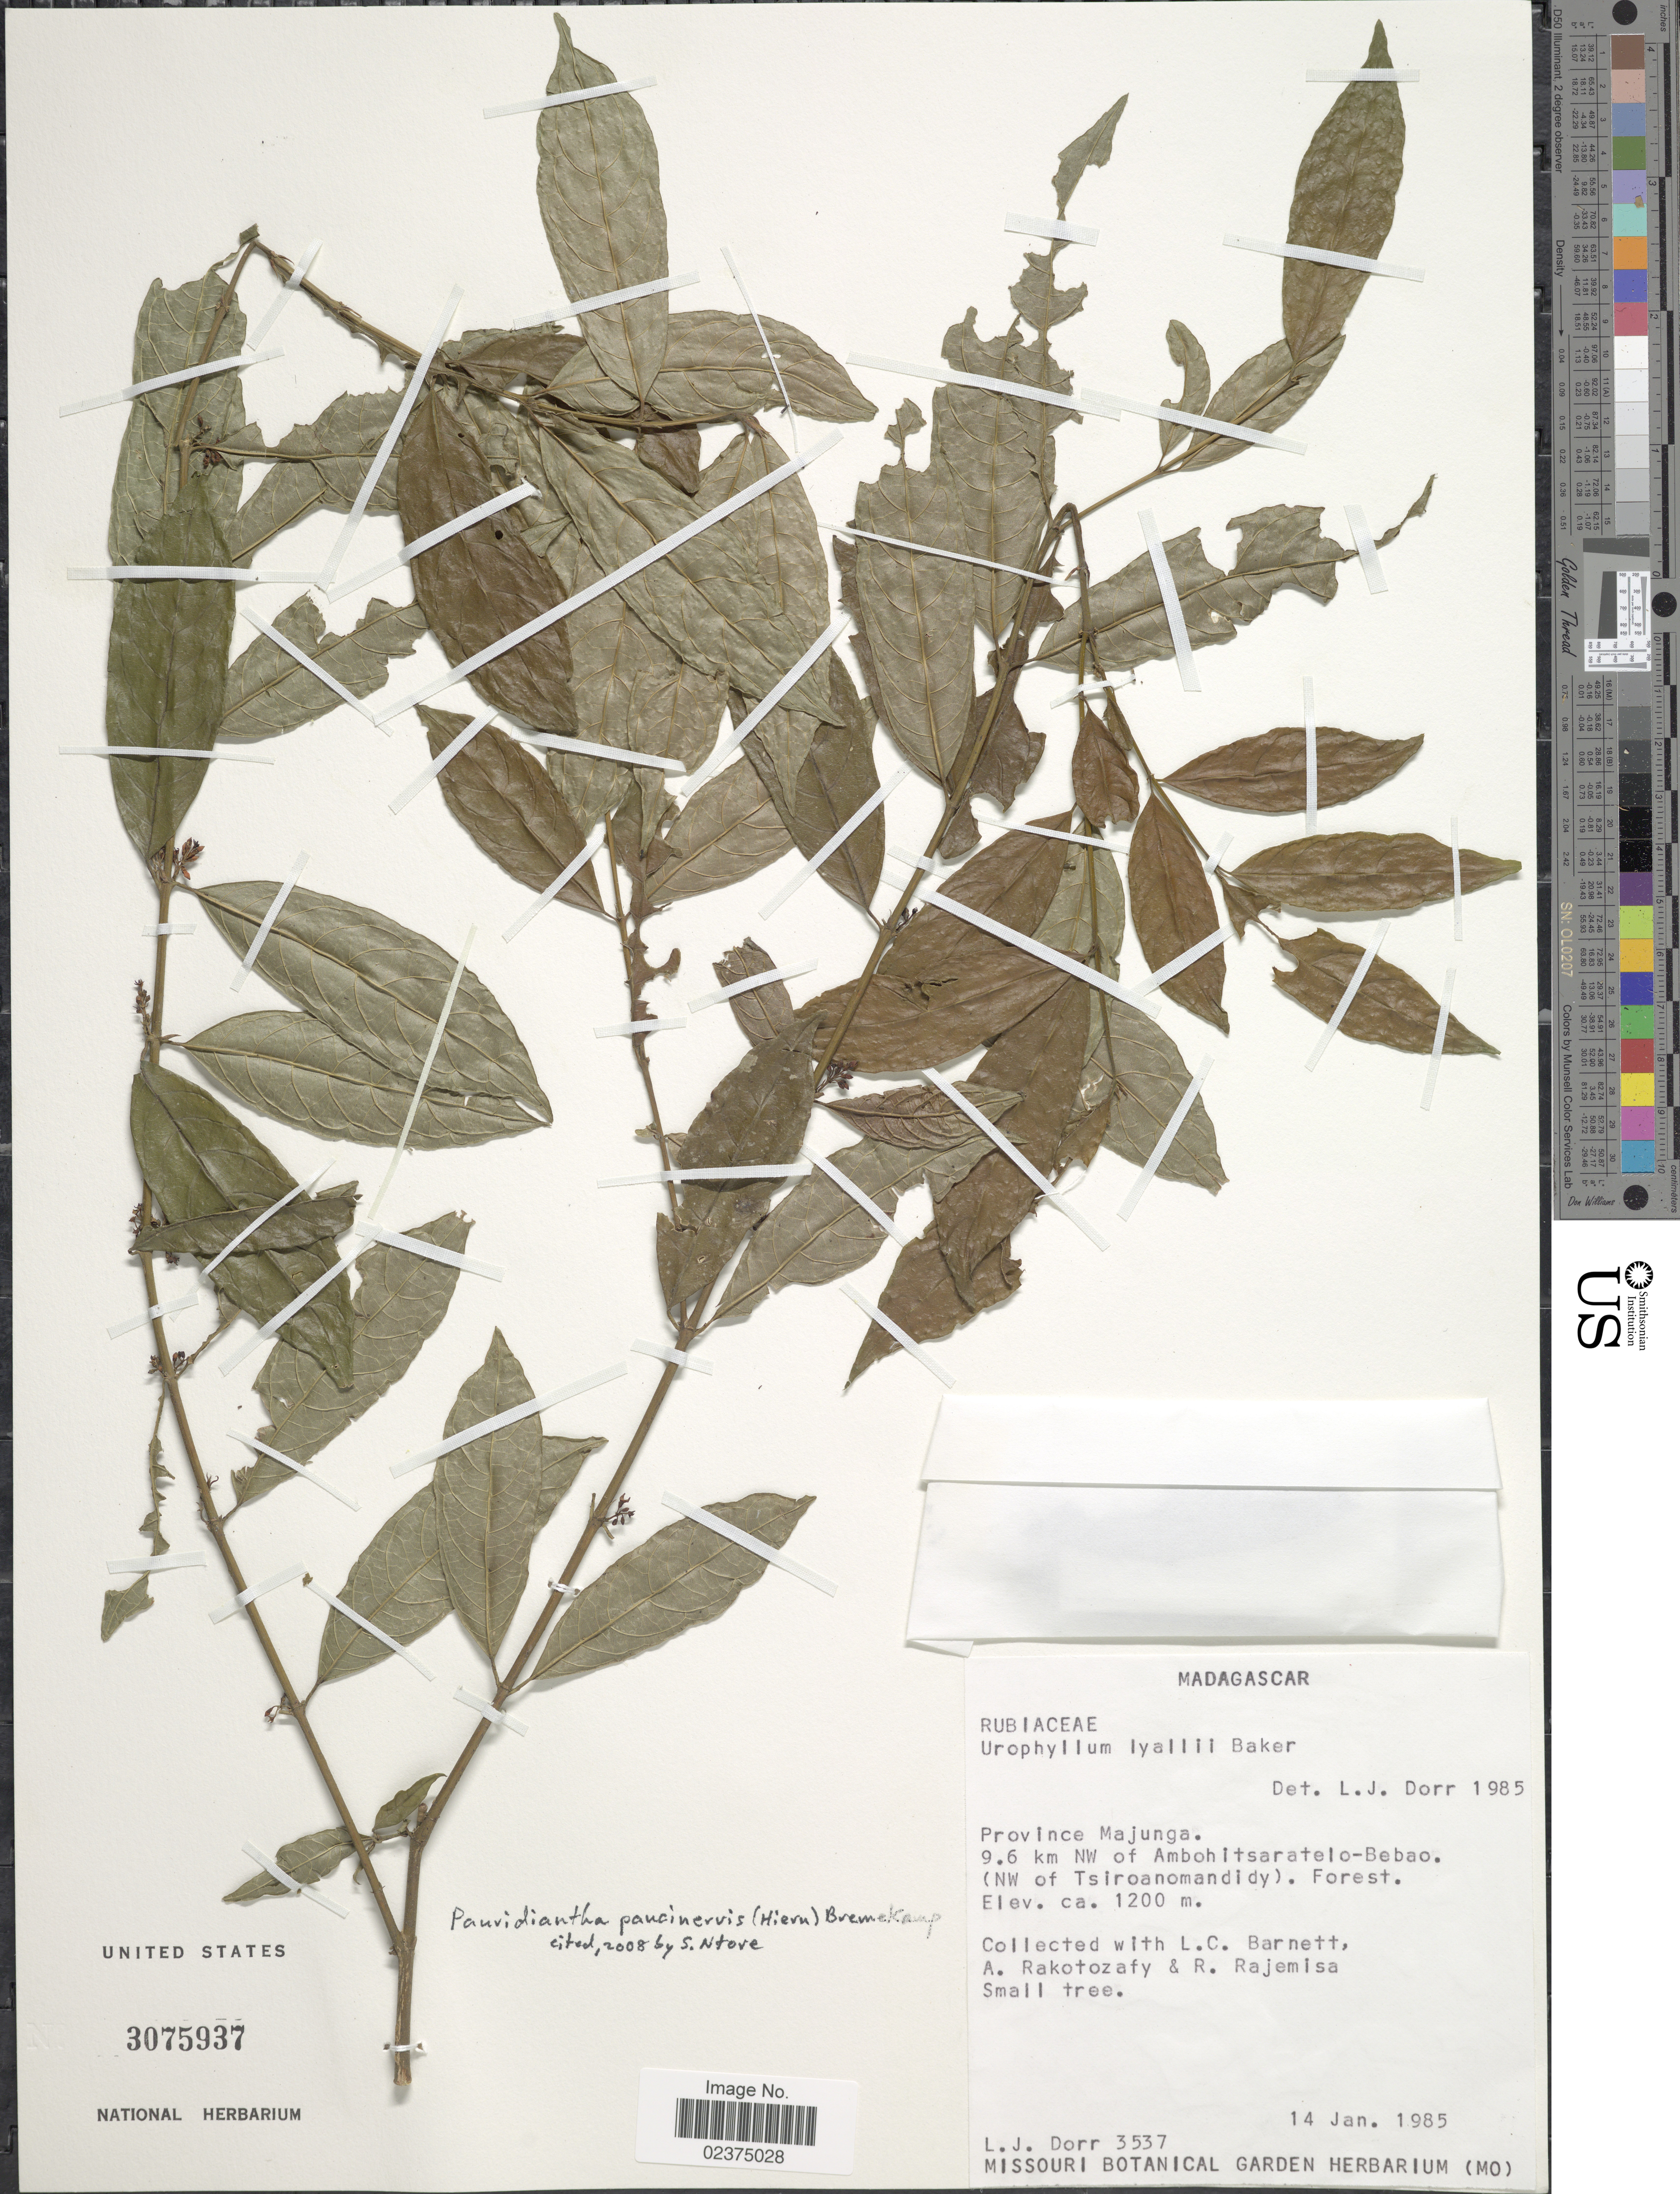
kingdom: Plantae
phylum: Tracheophyta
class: Magnoliopsida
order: Gentianales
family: Rubiaceae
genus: Pauridiantha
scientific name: Pauridiantha paucinervis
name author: (Hiern) Bremek.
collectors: L. J. Dorr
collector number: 3537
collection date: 1985-01-14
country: Madagascar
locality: Province Majunga, 9.6 km NW of Ambohitsaratelo-Bebao, (NW of Tsiroanomandidy)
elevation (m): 1200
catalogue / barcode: US 3075937